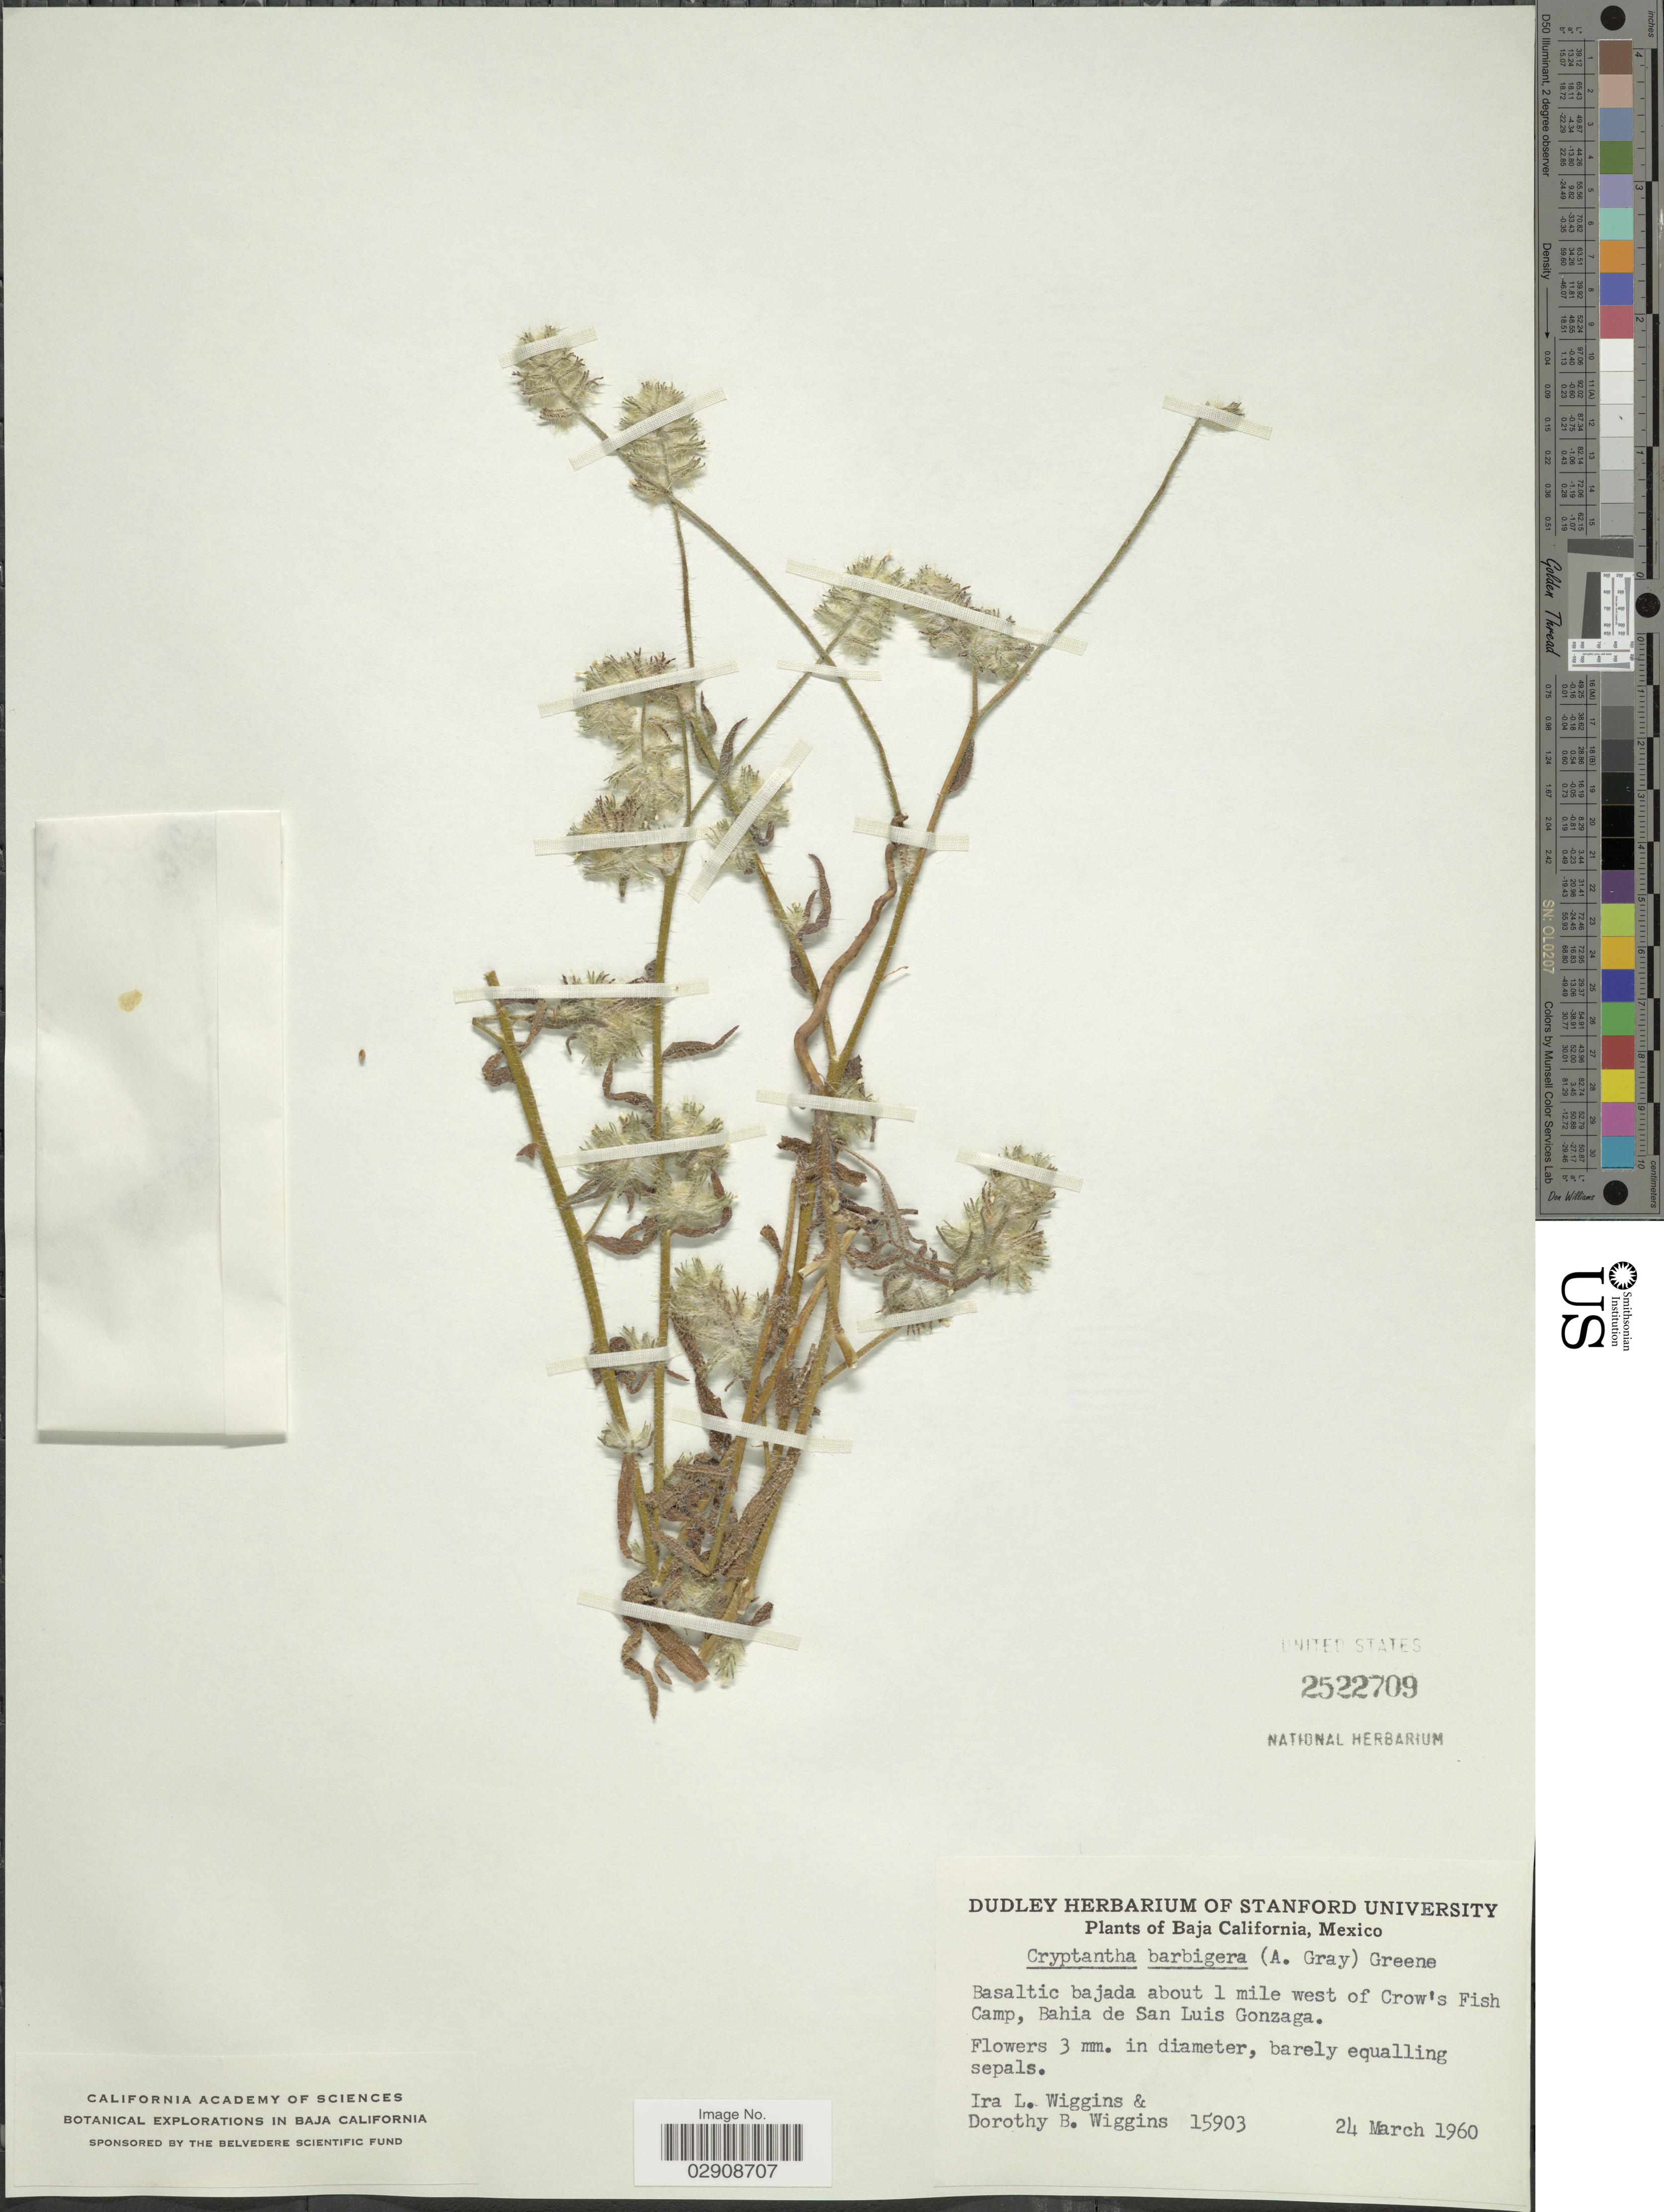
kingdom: Plantae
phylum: Tracheophyta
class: Magnoliopsida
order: Boraginales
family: Boraginaceae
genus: Cryptantha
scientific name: Cryptantha barbigera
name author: (A. Gray) Greene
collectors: I. L. Wiggins & D. B. Wiggins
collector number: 15903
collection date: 1960-03-24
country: Mexico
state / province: Baja California Norte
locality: Basaltic bajada about 1 mile west of Crow's Fish Camp, Bahia de San Luis Gonzaga.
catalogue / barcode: US 2522709